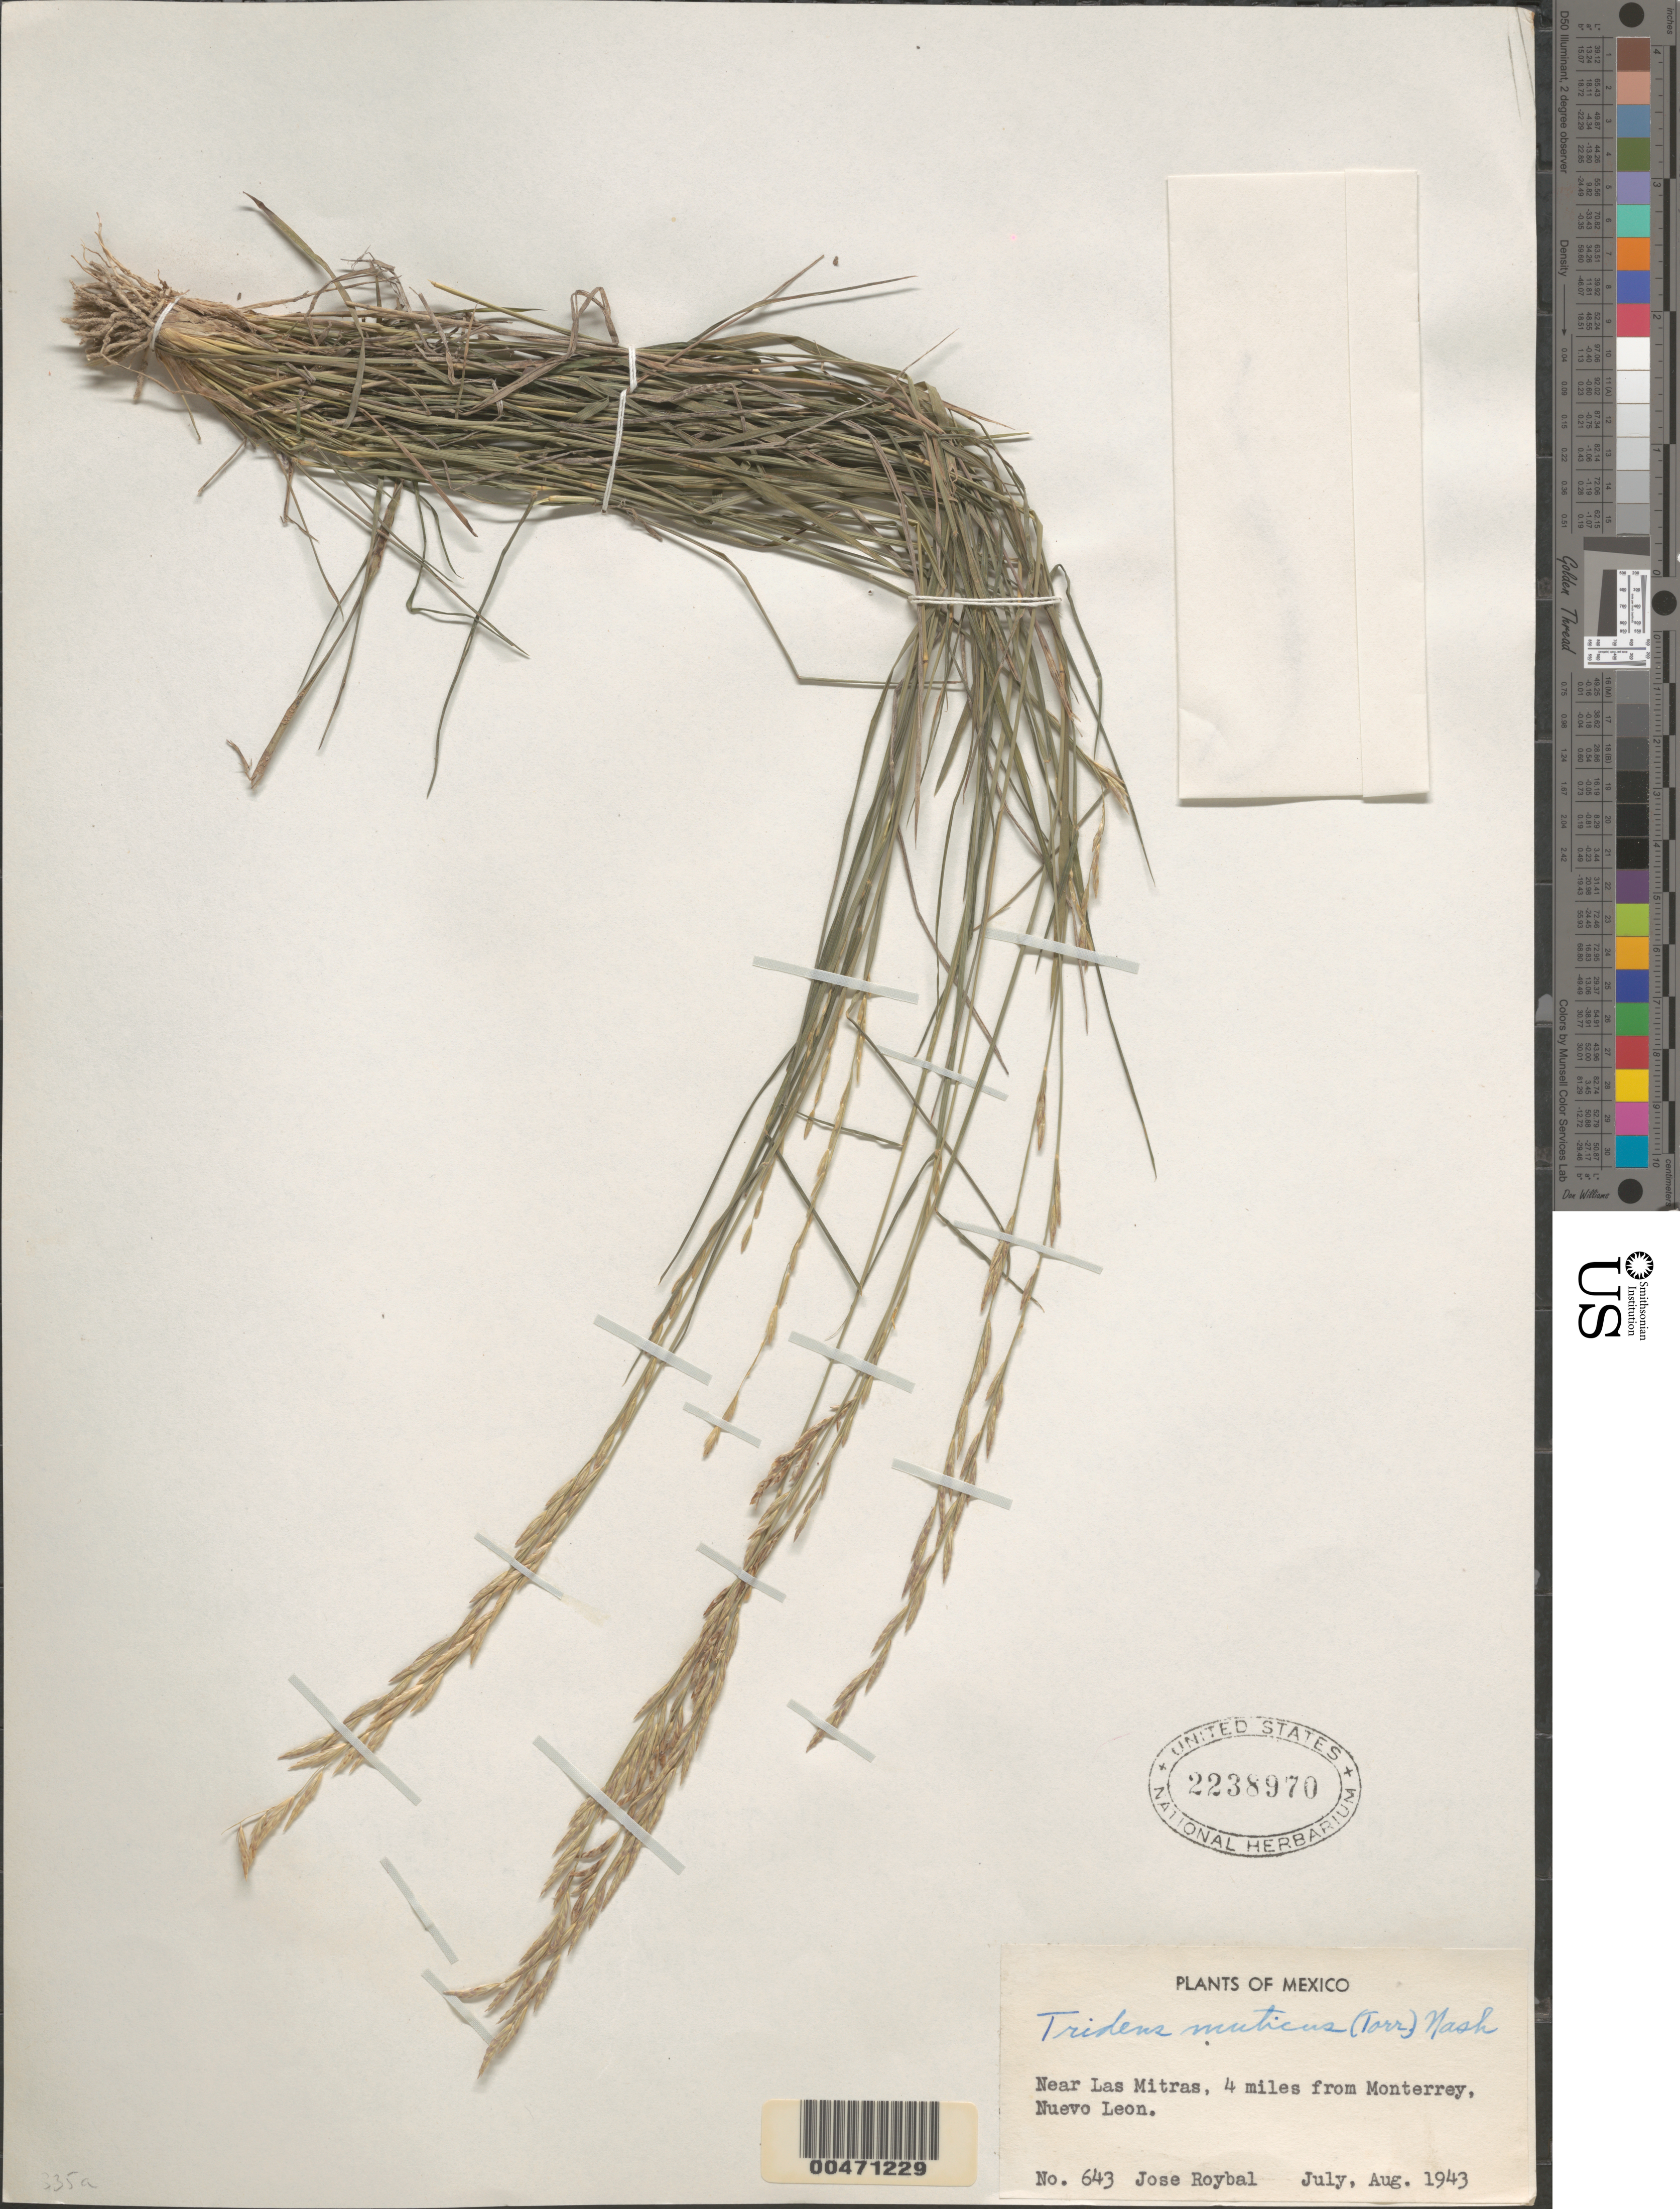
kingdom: Plantae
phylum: Tracheophyta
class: Liliopsida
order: Poales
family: Poaceae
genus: Tridens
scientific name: Tridens muticus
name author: (Torr.) Nash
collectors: J. J. Roybal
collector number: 643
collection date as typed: Jul 1943 to Aug 1943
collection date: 1943-07/1943-08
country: Mexico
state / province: Nuevo León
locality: Near Las Mitras, 4 mi from Monterrey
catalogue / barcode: US 2238970